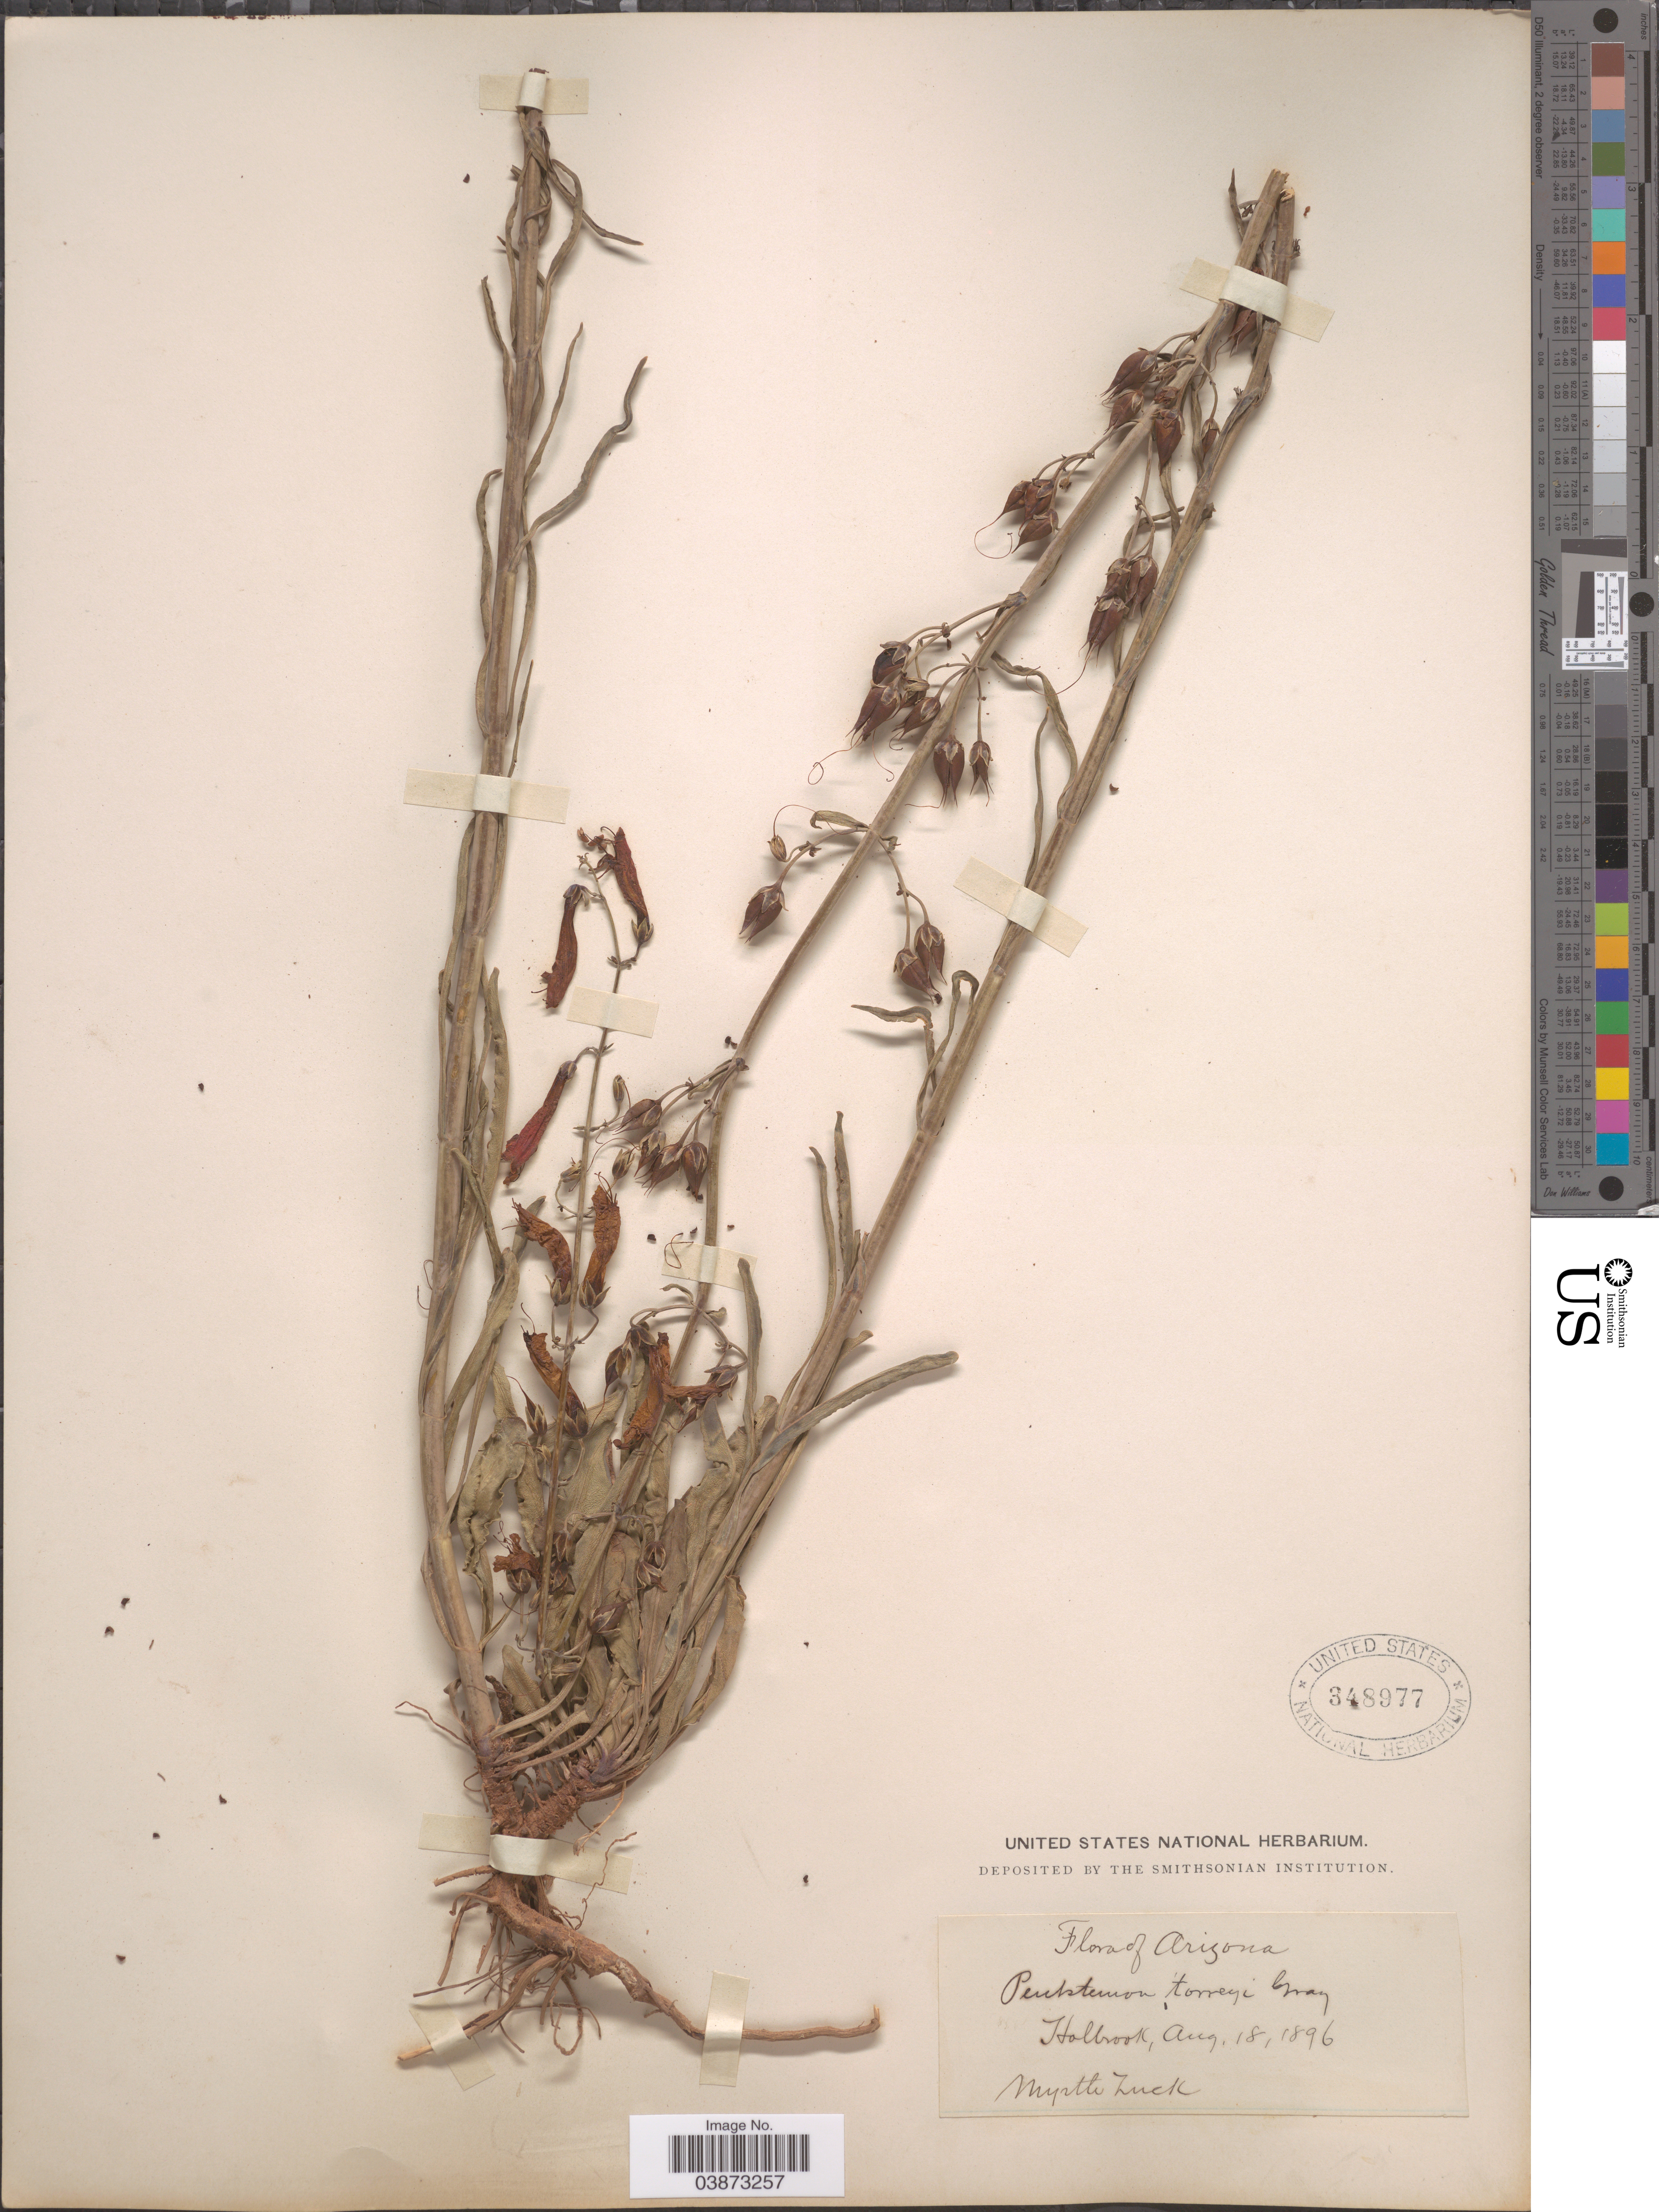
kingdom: Plantae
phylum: Tracheophyta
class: Magnoliopsida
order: Lamiales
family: Plantaginaceae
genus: Penstemon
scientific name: Penstemon barbatus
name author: (Cav.) Roth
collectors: M. Zuck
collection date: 1896-08-18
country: United States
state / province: Arizona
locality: Holbrook.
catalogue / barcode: US 348977